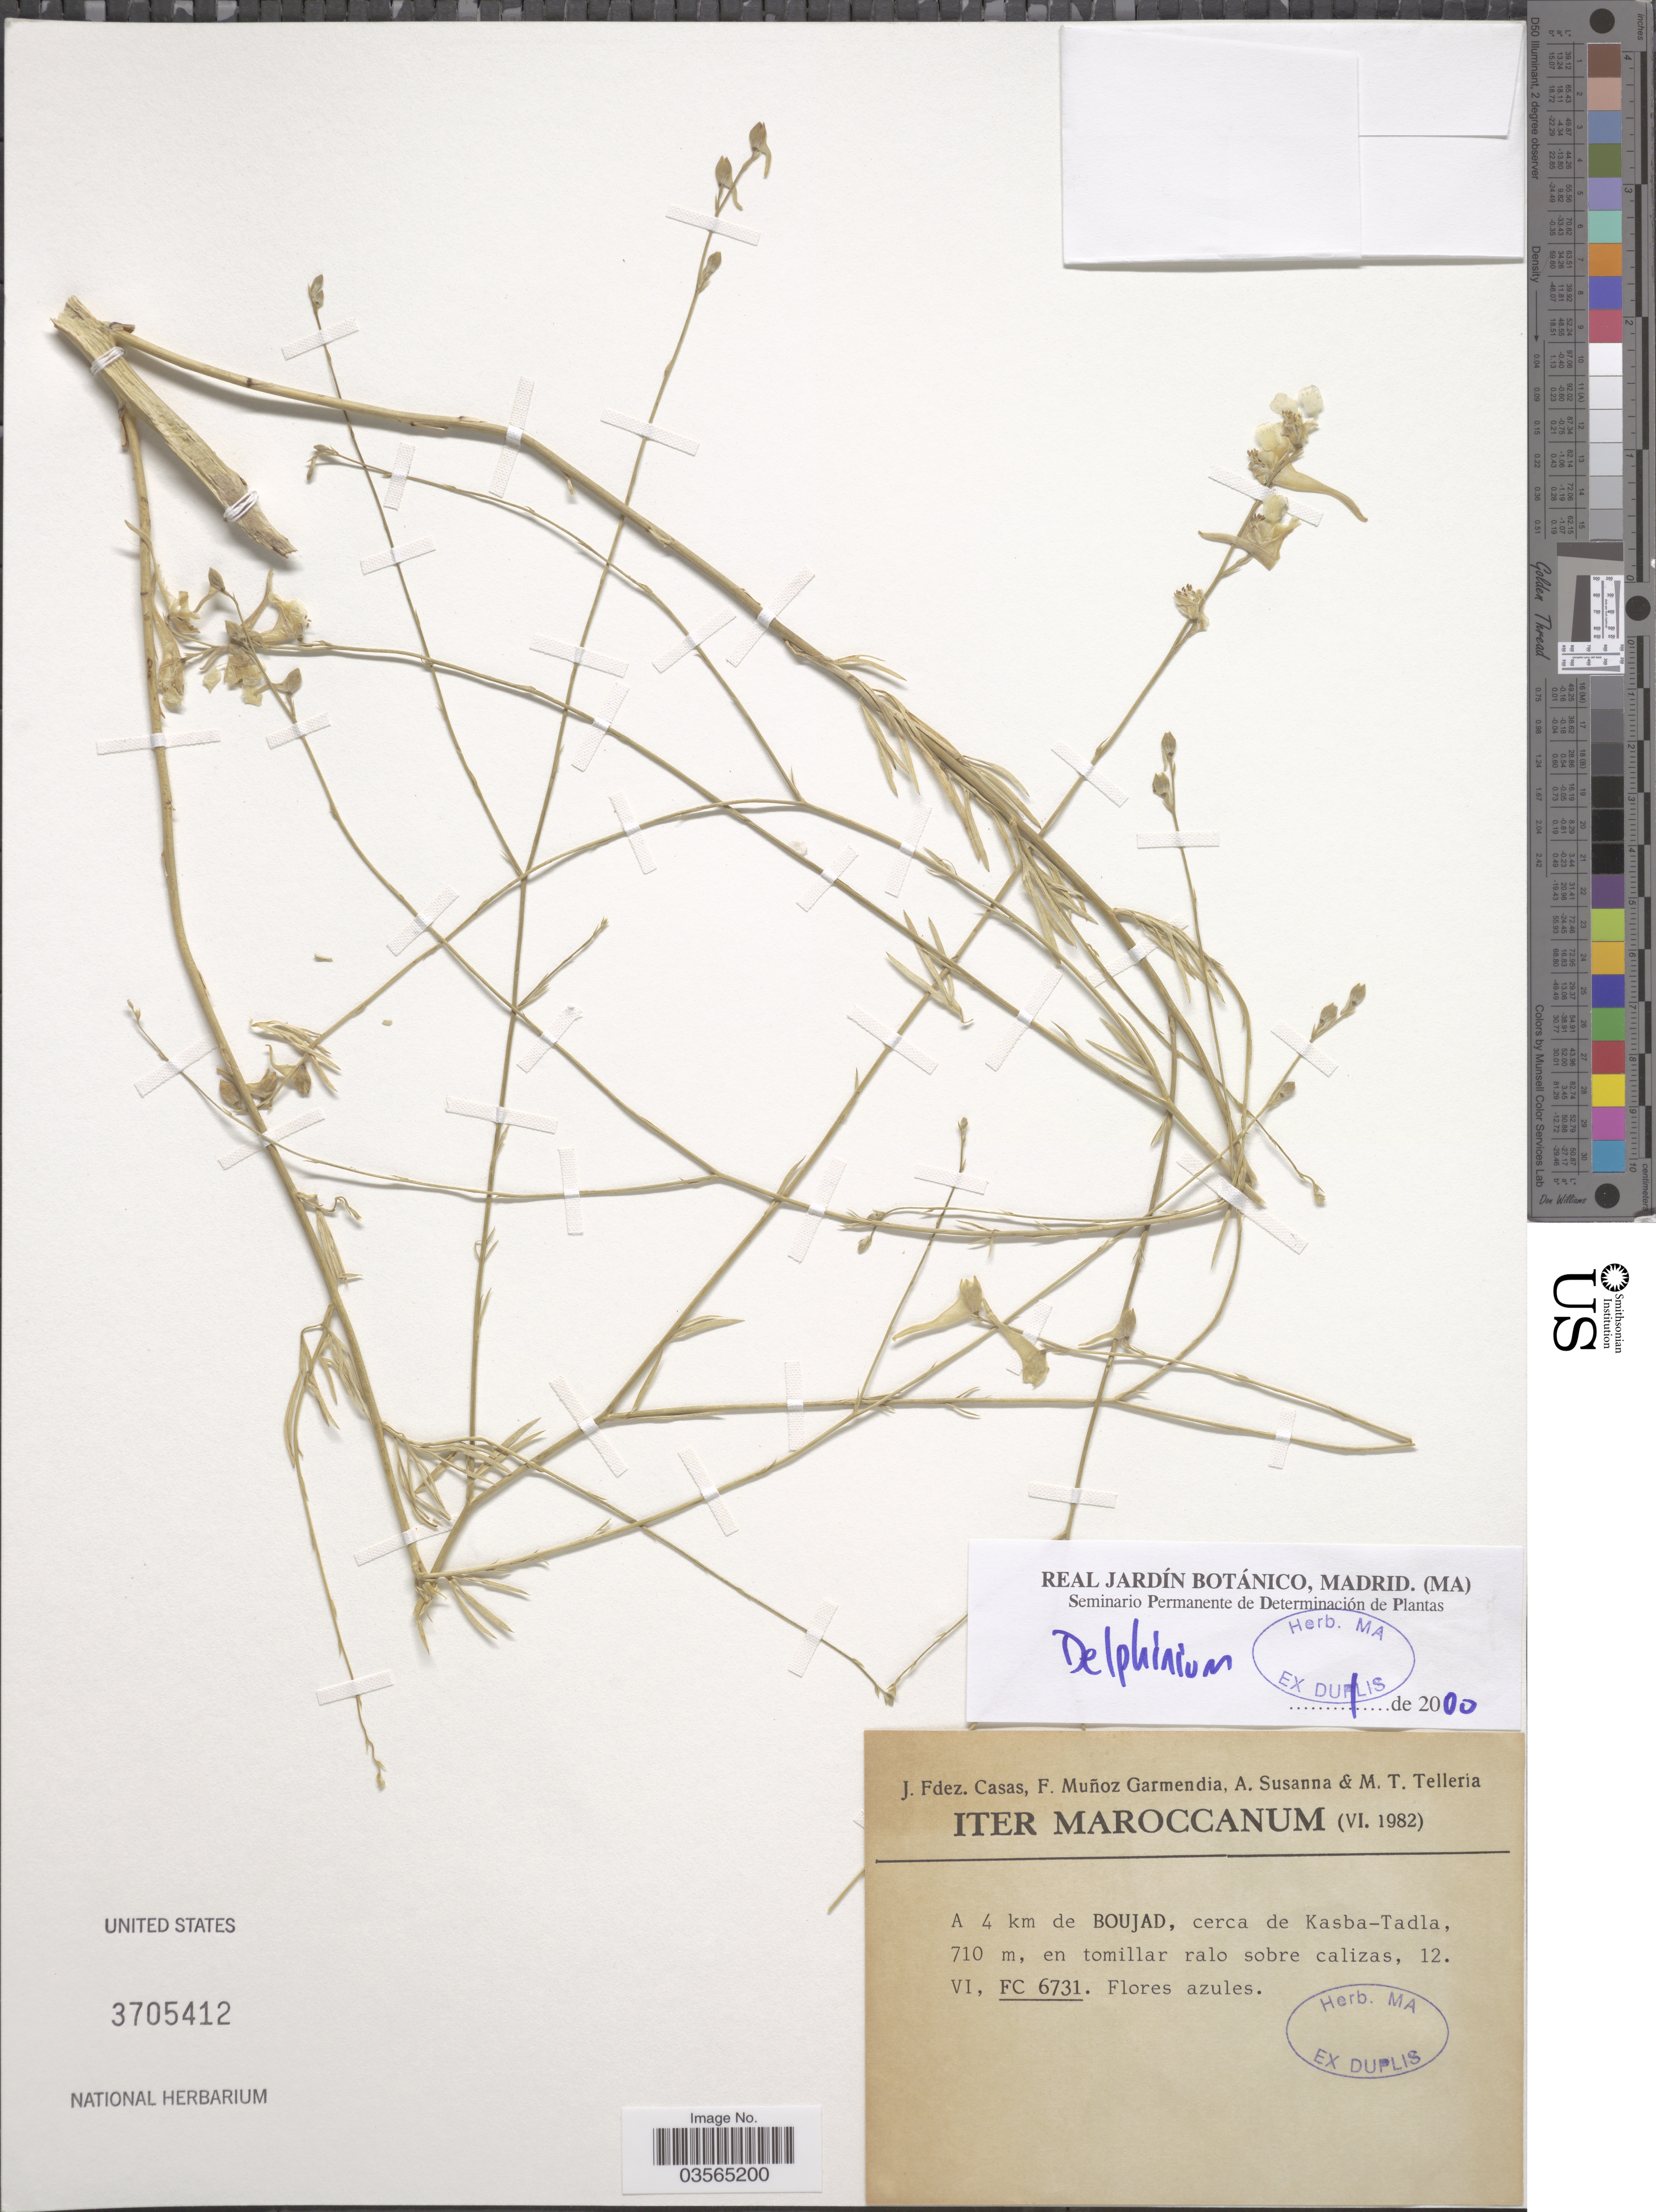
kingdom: Plantae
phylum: Tracheophyta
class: Magnoliopsida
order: Ranunculales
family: Ranunculaceae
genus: Delphinium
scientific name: Delphinium sp.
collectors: J. Casas, F. Muñoz Garmendia, A. Susanna & M. Telleria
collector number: FC 6731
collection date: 1982-06-12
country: Morocco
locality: A 4 km de Boujad, cerca de Kasba-Tadla.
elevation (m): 710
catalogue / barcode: US 3705412